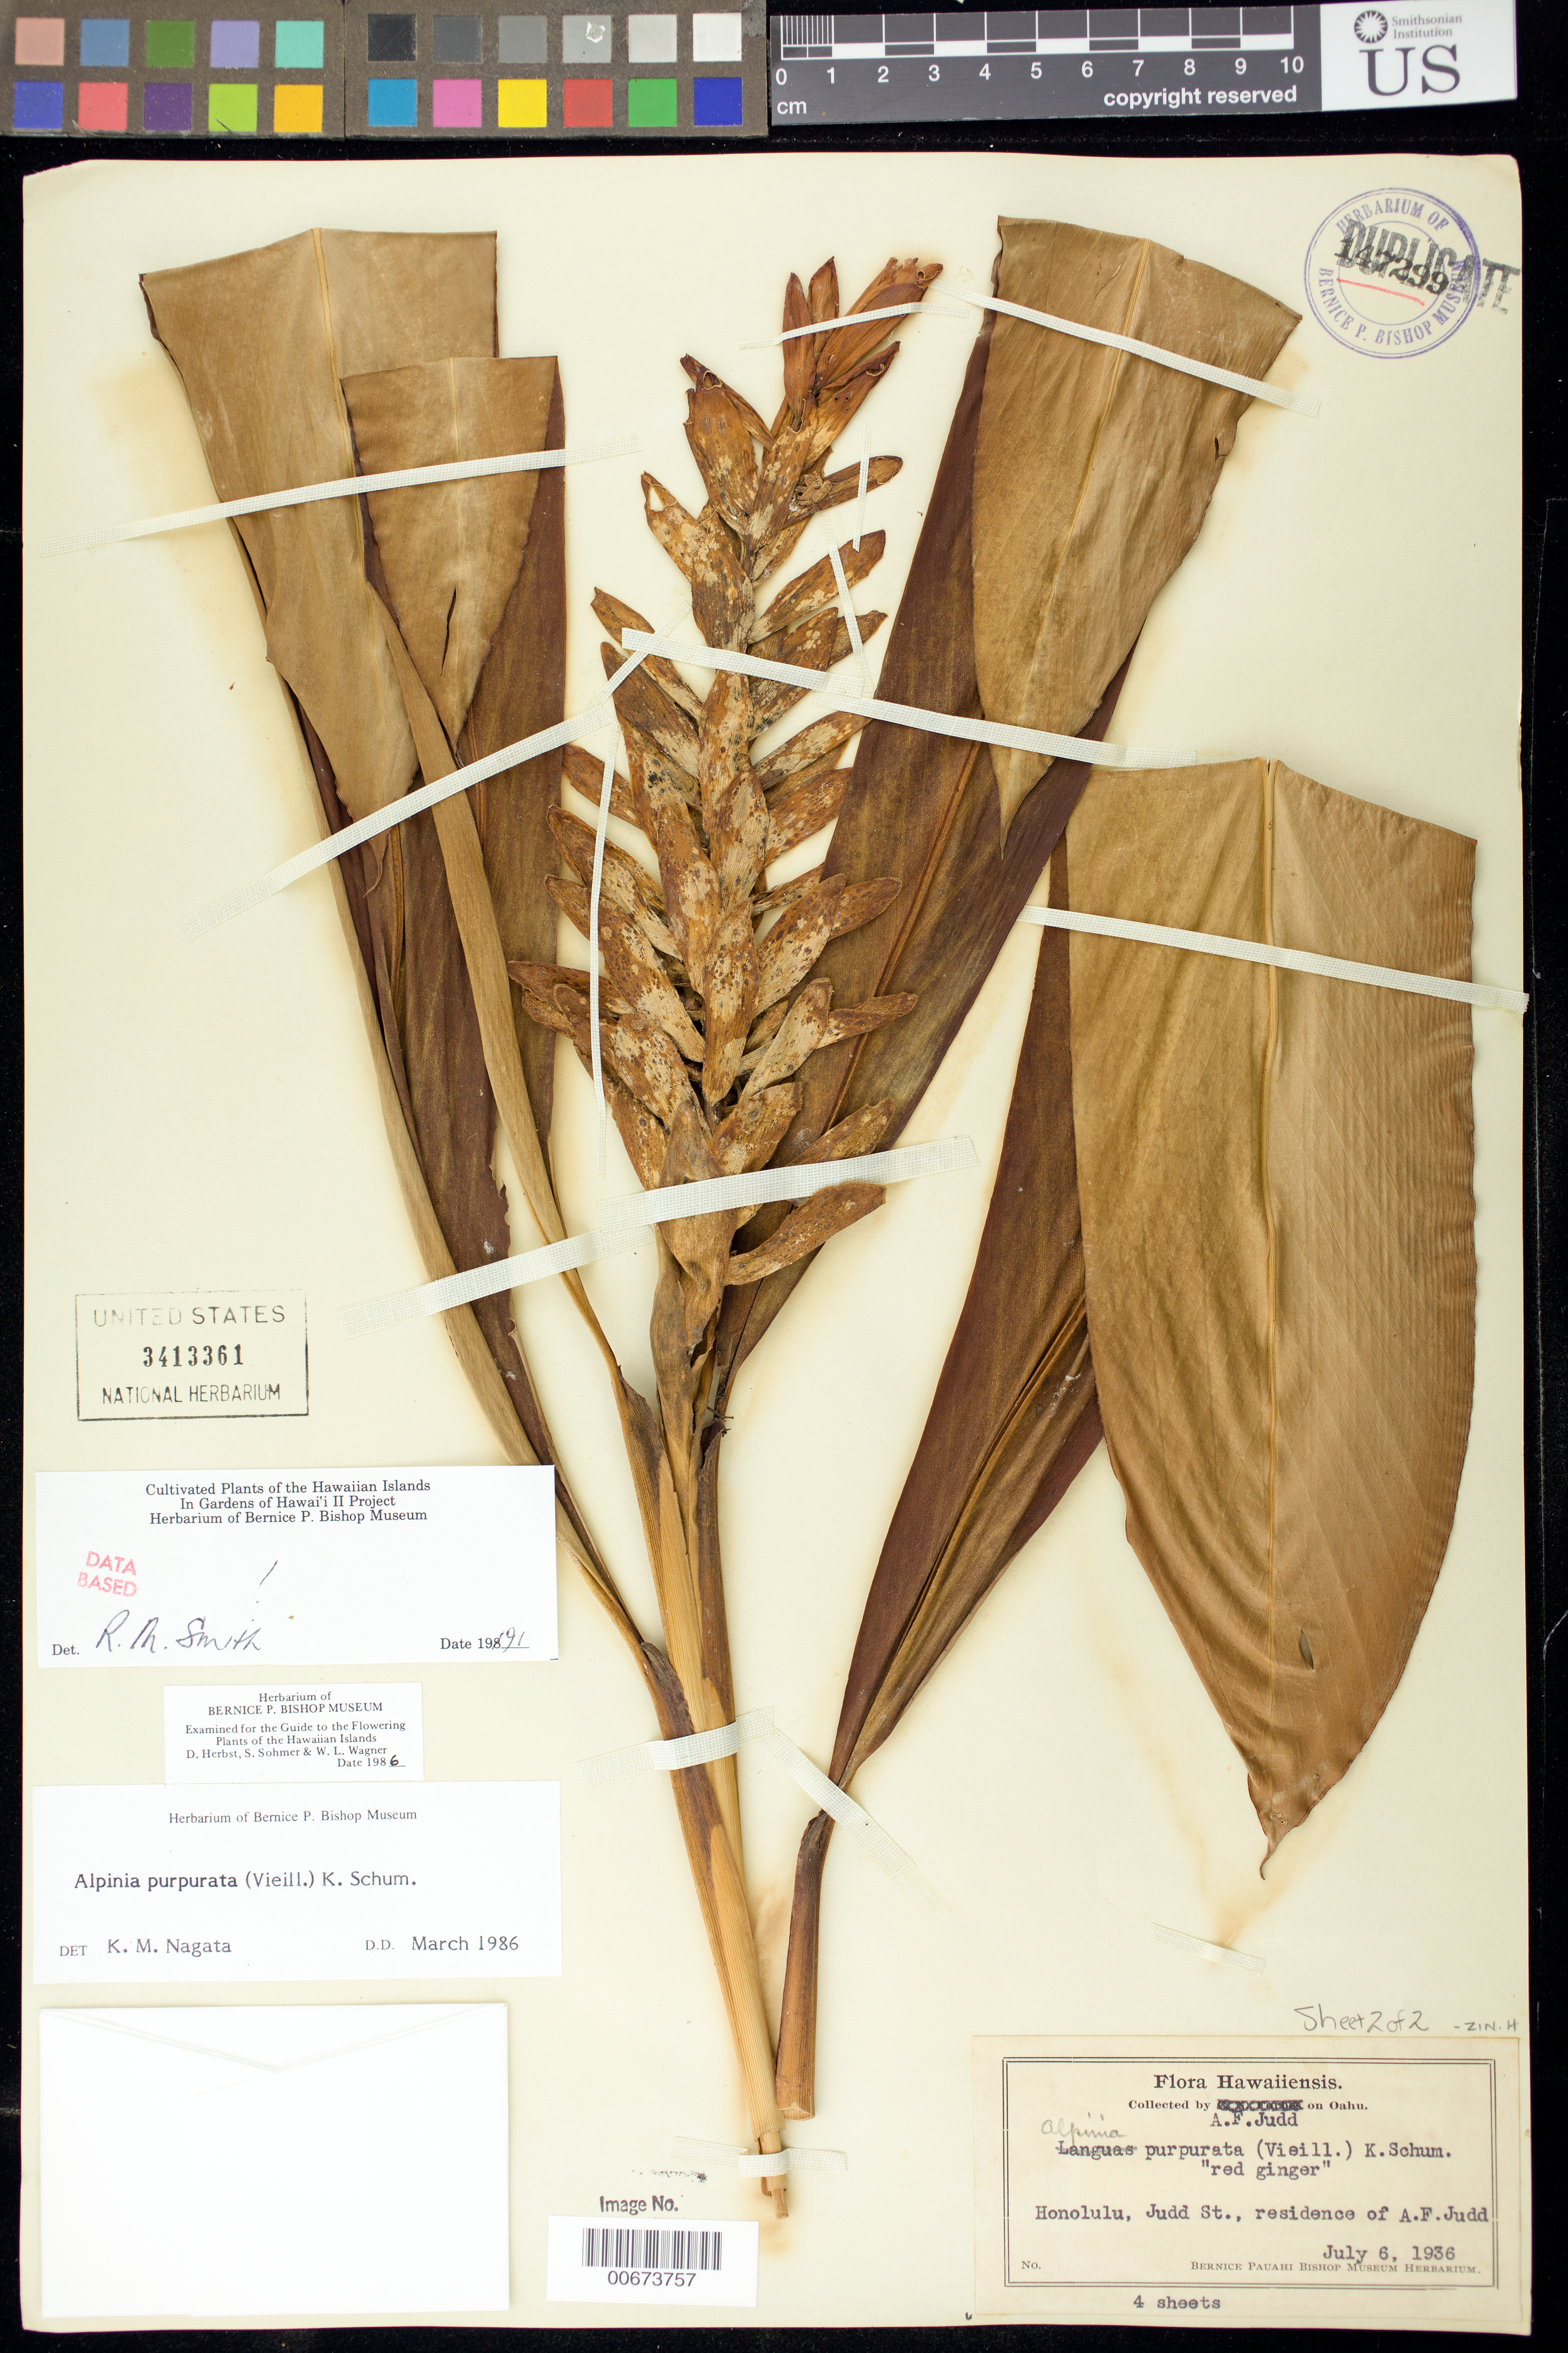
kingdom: Plantae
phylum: Tracheophyta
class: Liliopsida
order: Zingiberales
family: Zingiberaceae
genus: Alpinia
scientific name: Alpinia purpurata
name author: (Veill.) K. Schum.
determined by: Nagata, K. M.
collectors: A. Judd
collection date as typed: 6 Jul 1936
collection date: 1936-07-06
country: United States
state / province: Hawaii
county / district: Honolulu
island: Oahu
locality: Honolulu, Judd St, residence of A.F. Judd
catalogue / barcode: US 3413361